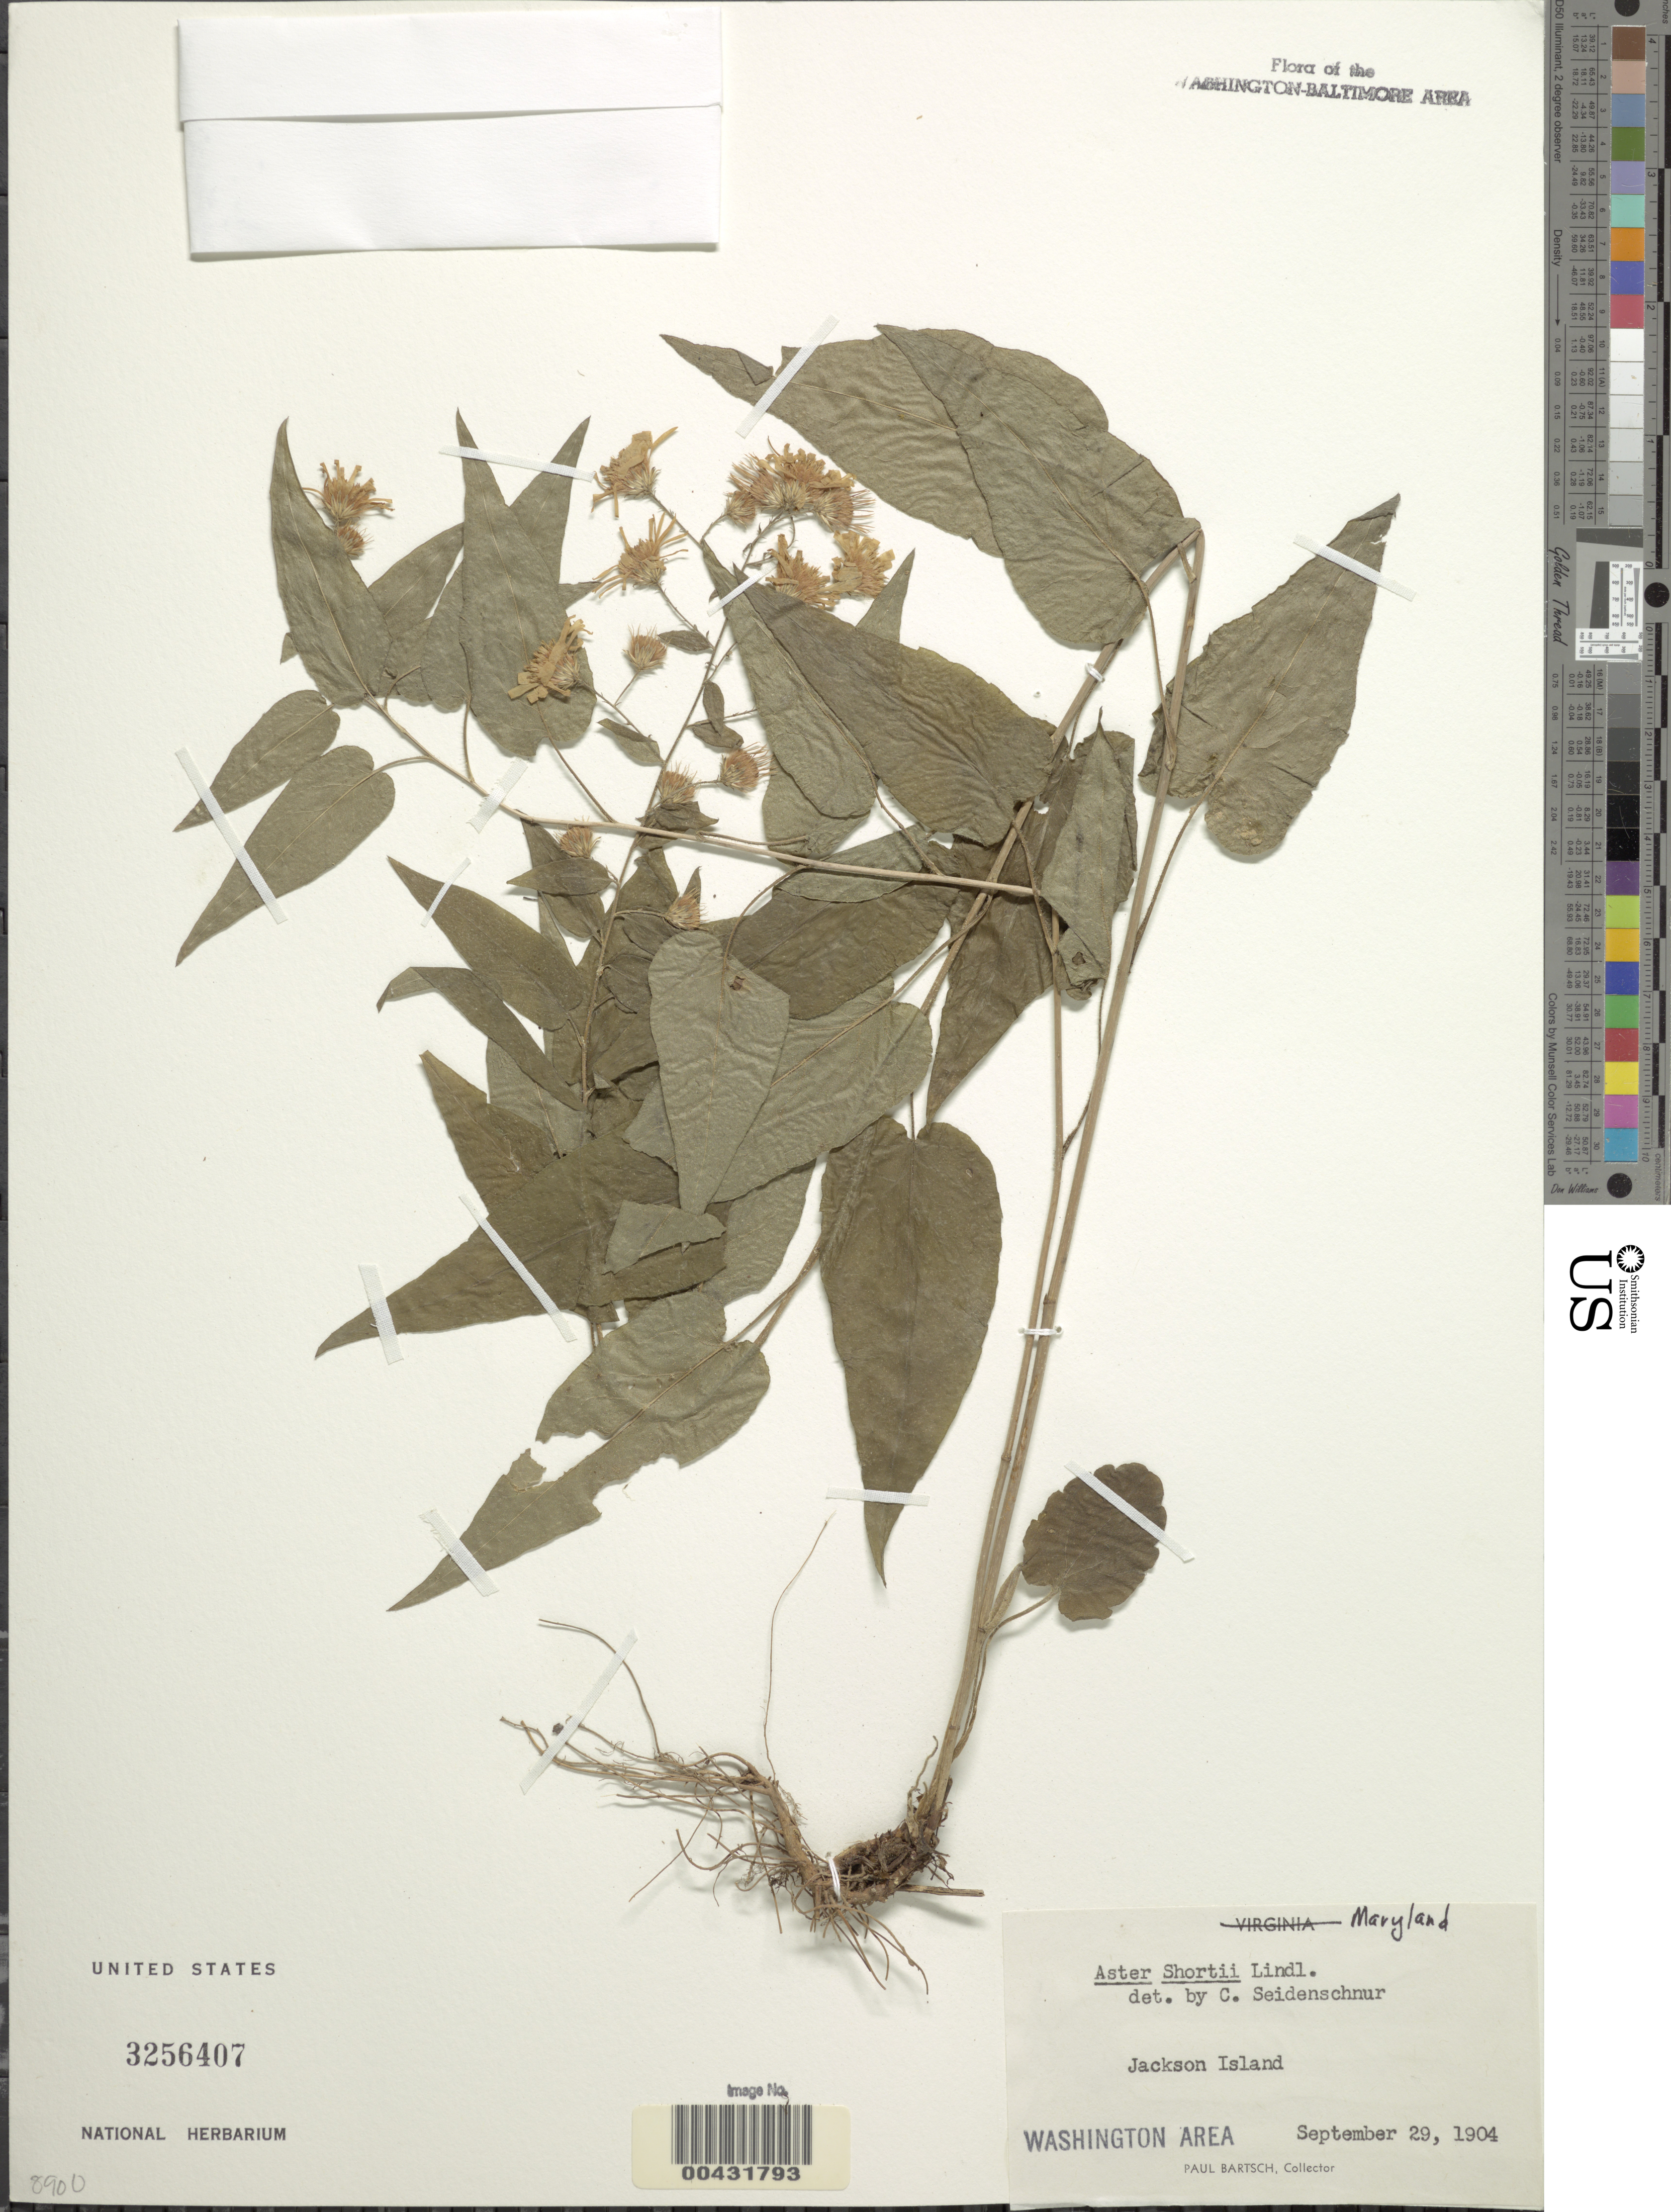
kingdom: Plantae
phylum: Tracheophyta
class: Magnoliopsida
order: Asterales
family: Asteraceae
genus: Symphyotrichum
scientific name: Symphyotrichum shortii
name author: (Lindl.) G.L. Nesom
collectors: P. Bartsch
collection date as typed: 29 Sep 1946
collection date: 1946-09-29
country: United States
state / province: Maryland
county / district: Montgomery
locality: Jackson Island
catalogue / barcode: US 3256407